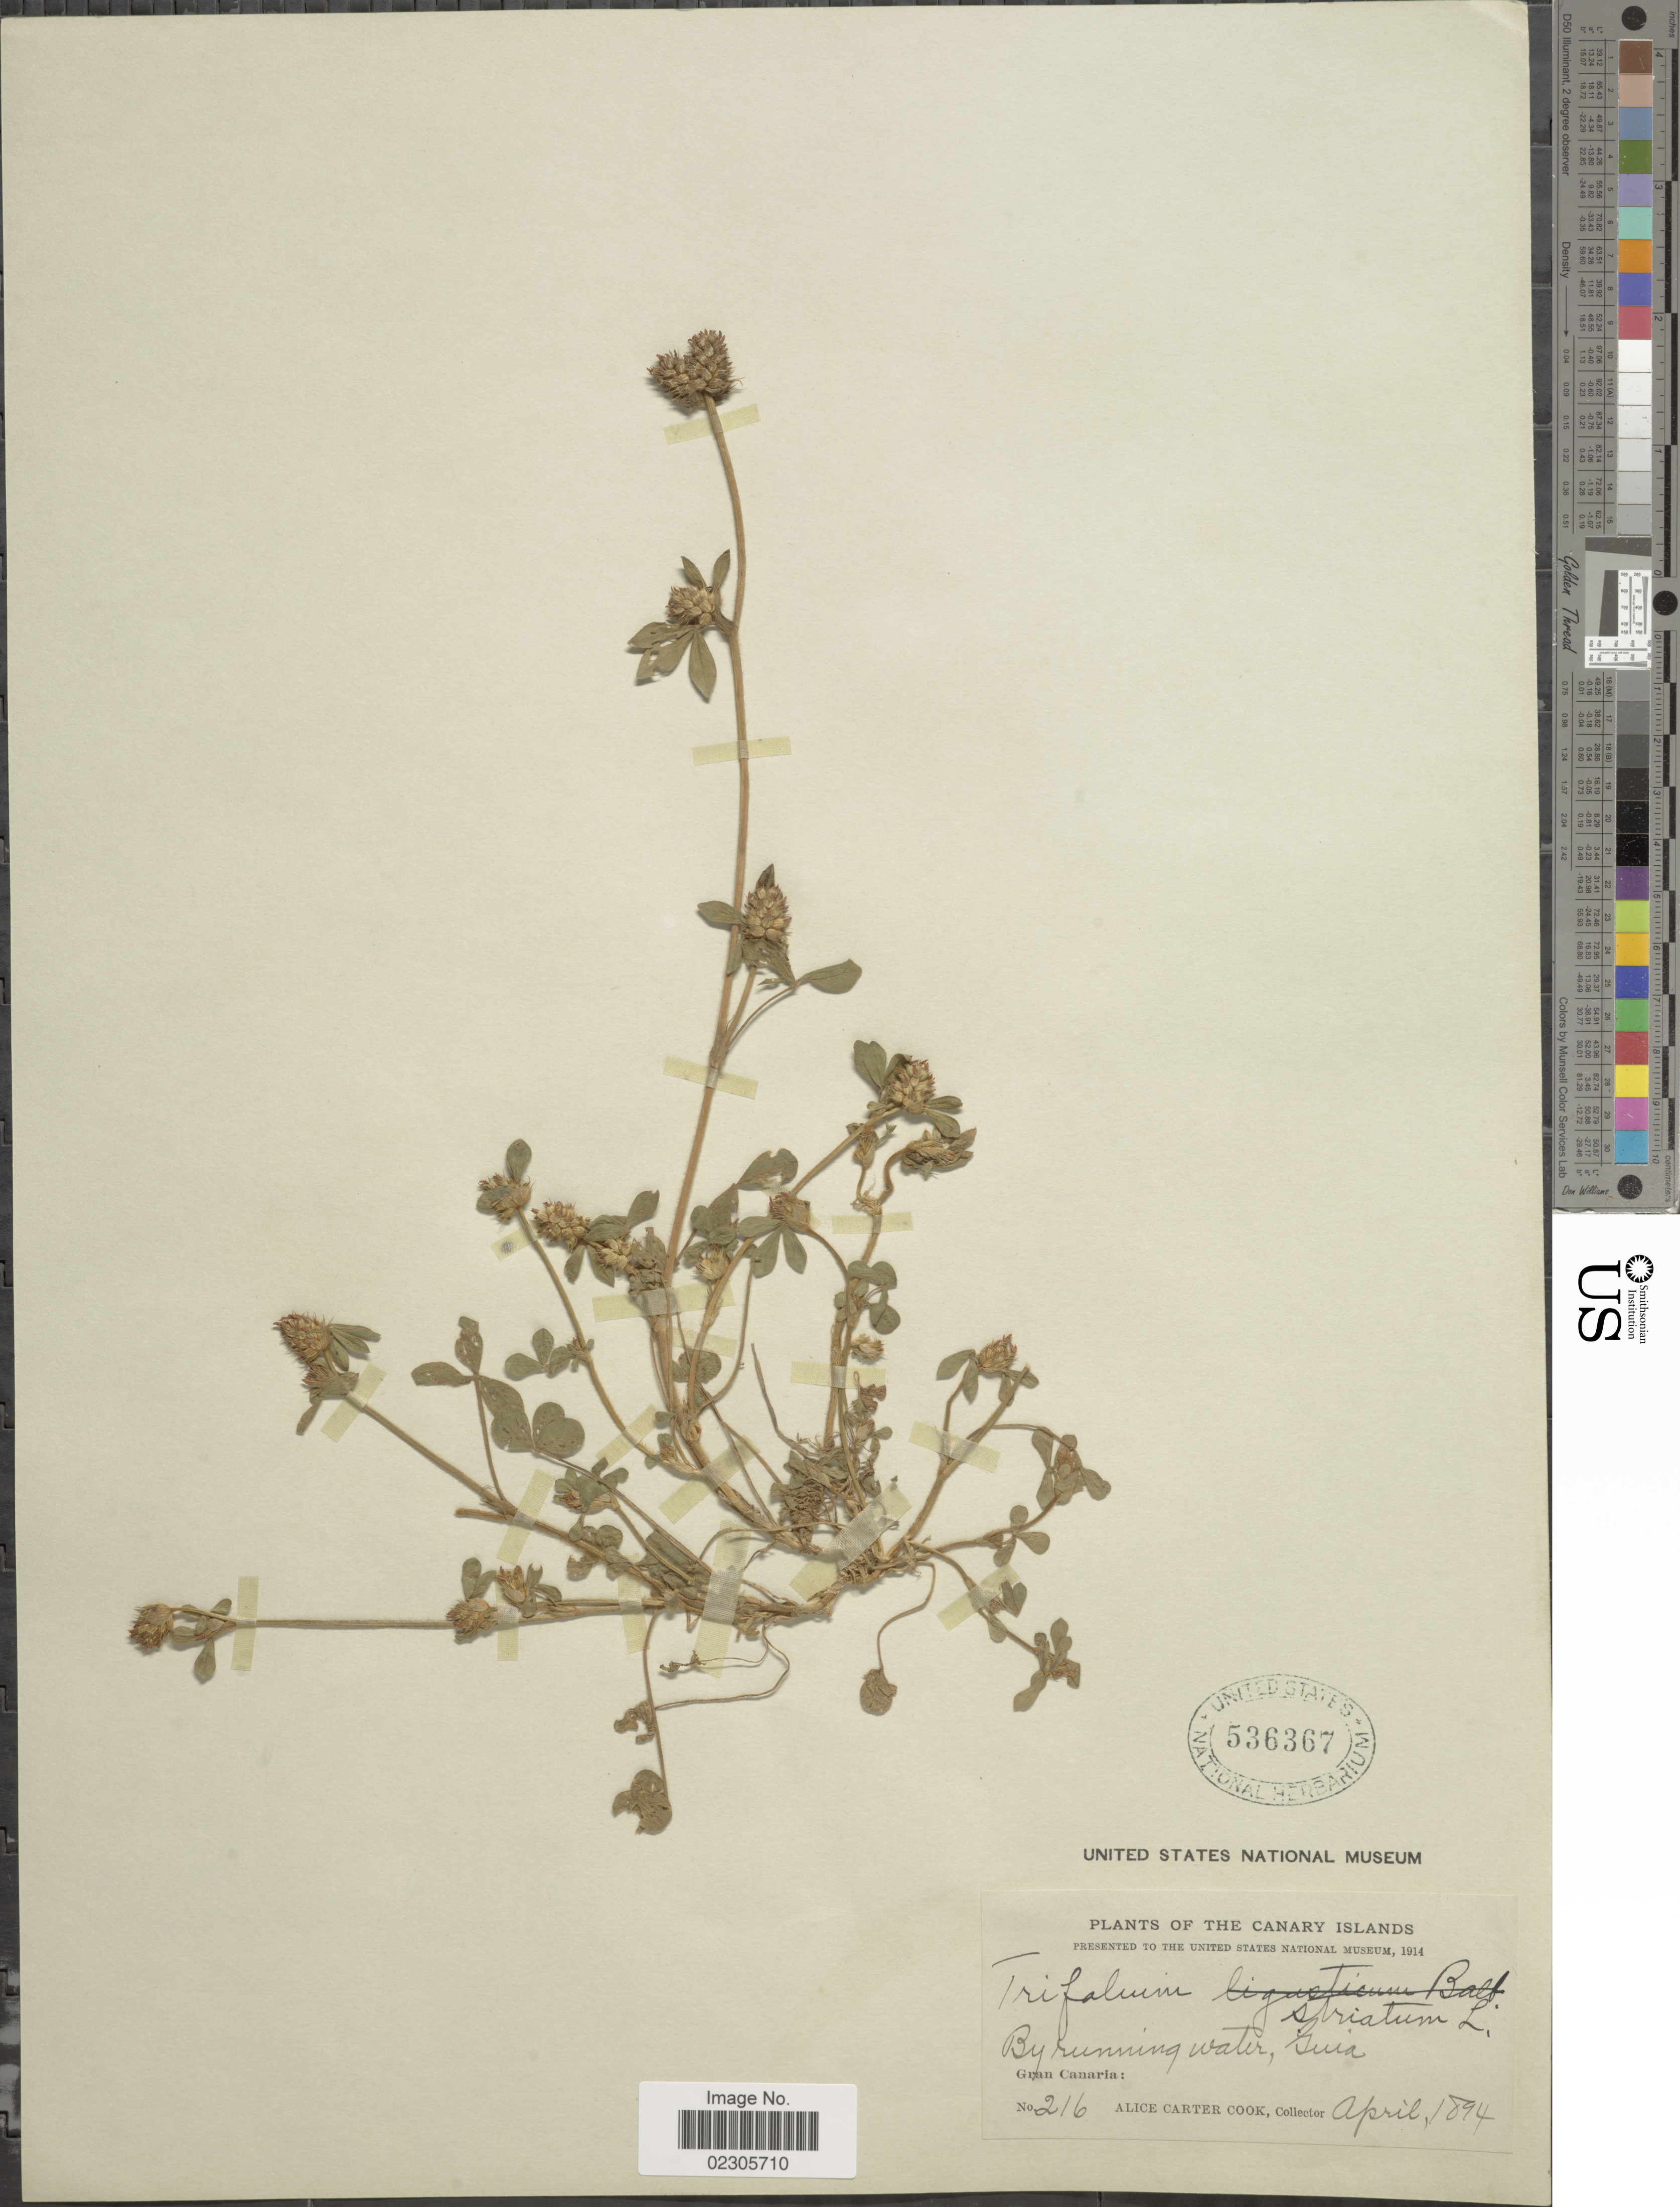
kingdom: Plantae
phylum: Tracheophyta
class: Magnoliopsida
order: Fabales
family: Fabaceae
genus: Trifolium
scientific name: Trifolium striatum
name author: L.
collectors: Alice C. Cook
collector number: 216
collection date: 1894-04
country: Spain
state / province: Canarias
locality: Canary Islands, Gran Canaria: By running water, Guia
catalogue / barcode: US 536367